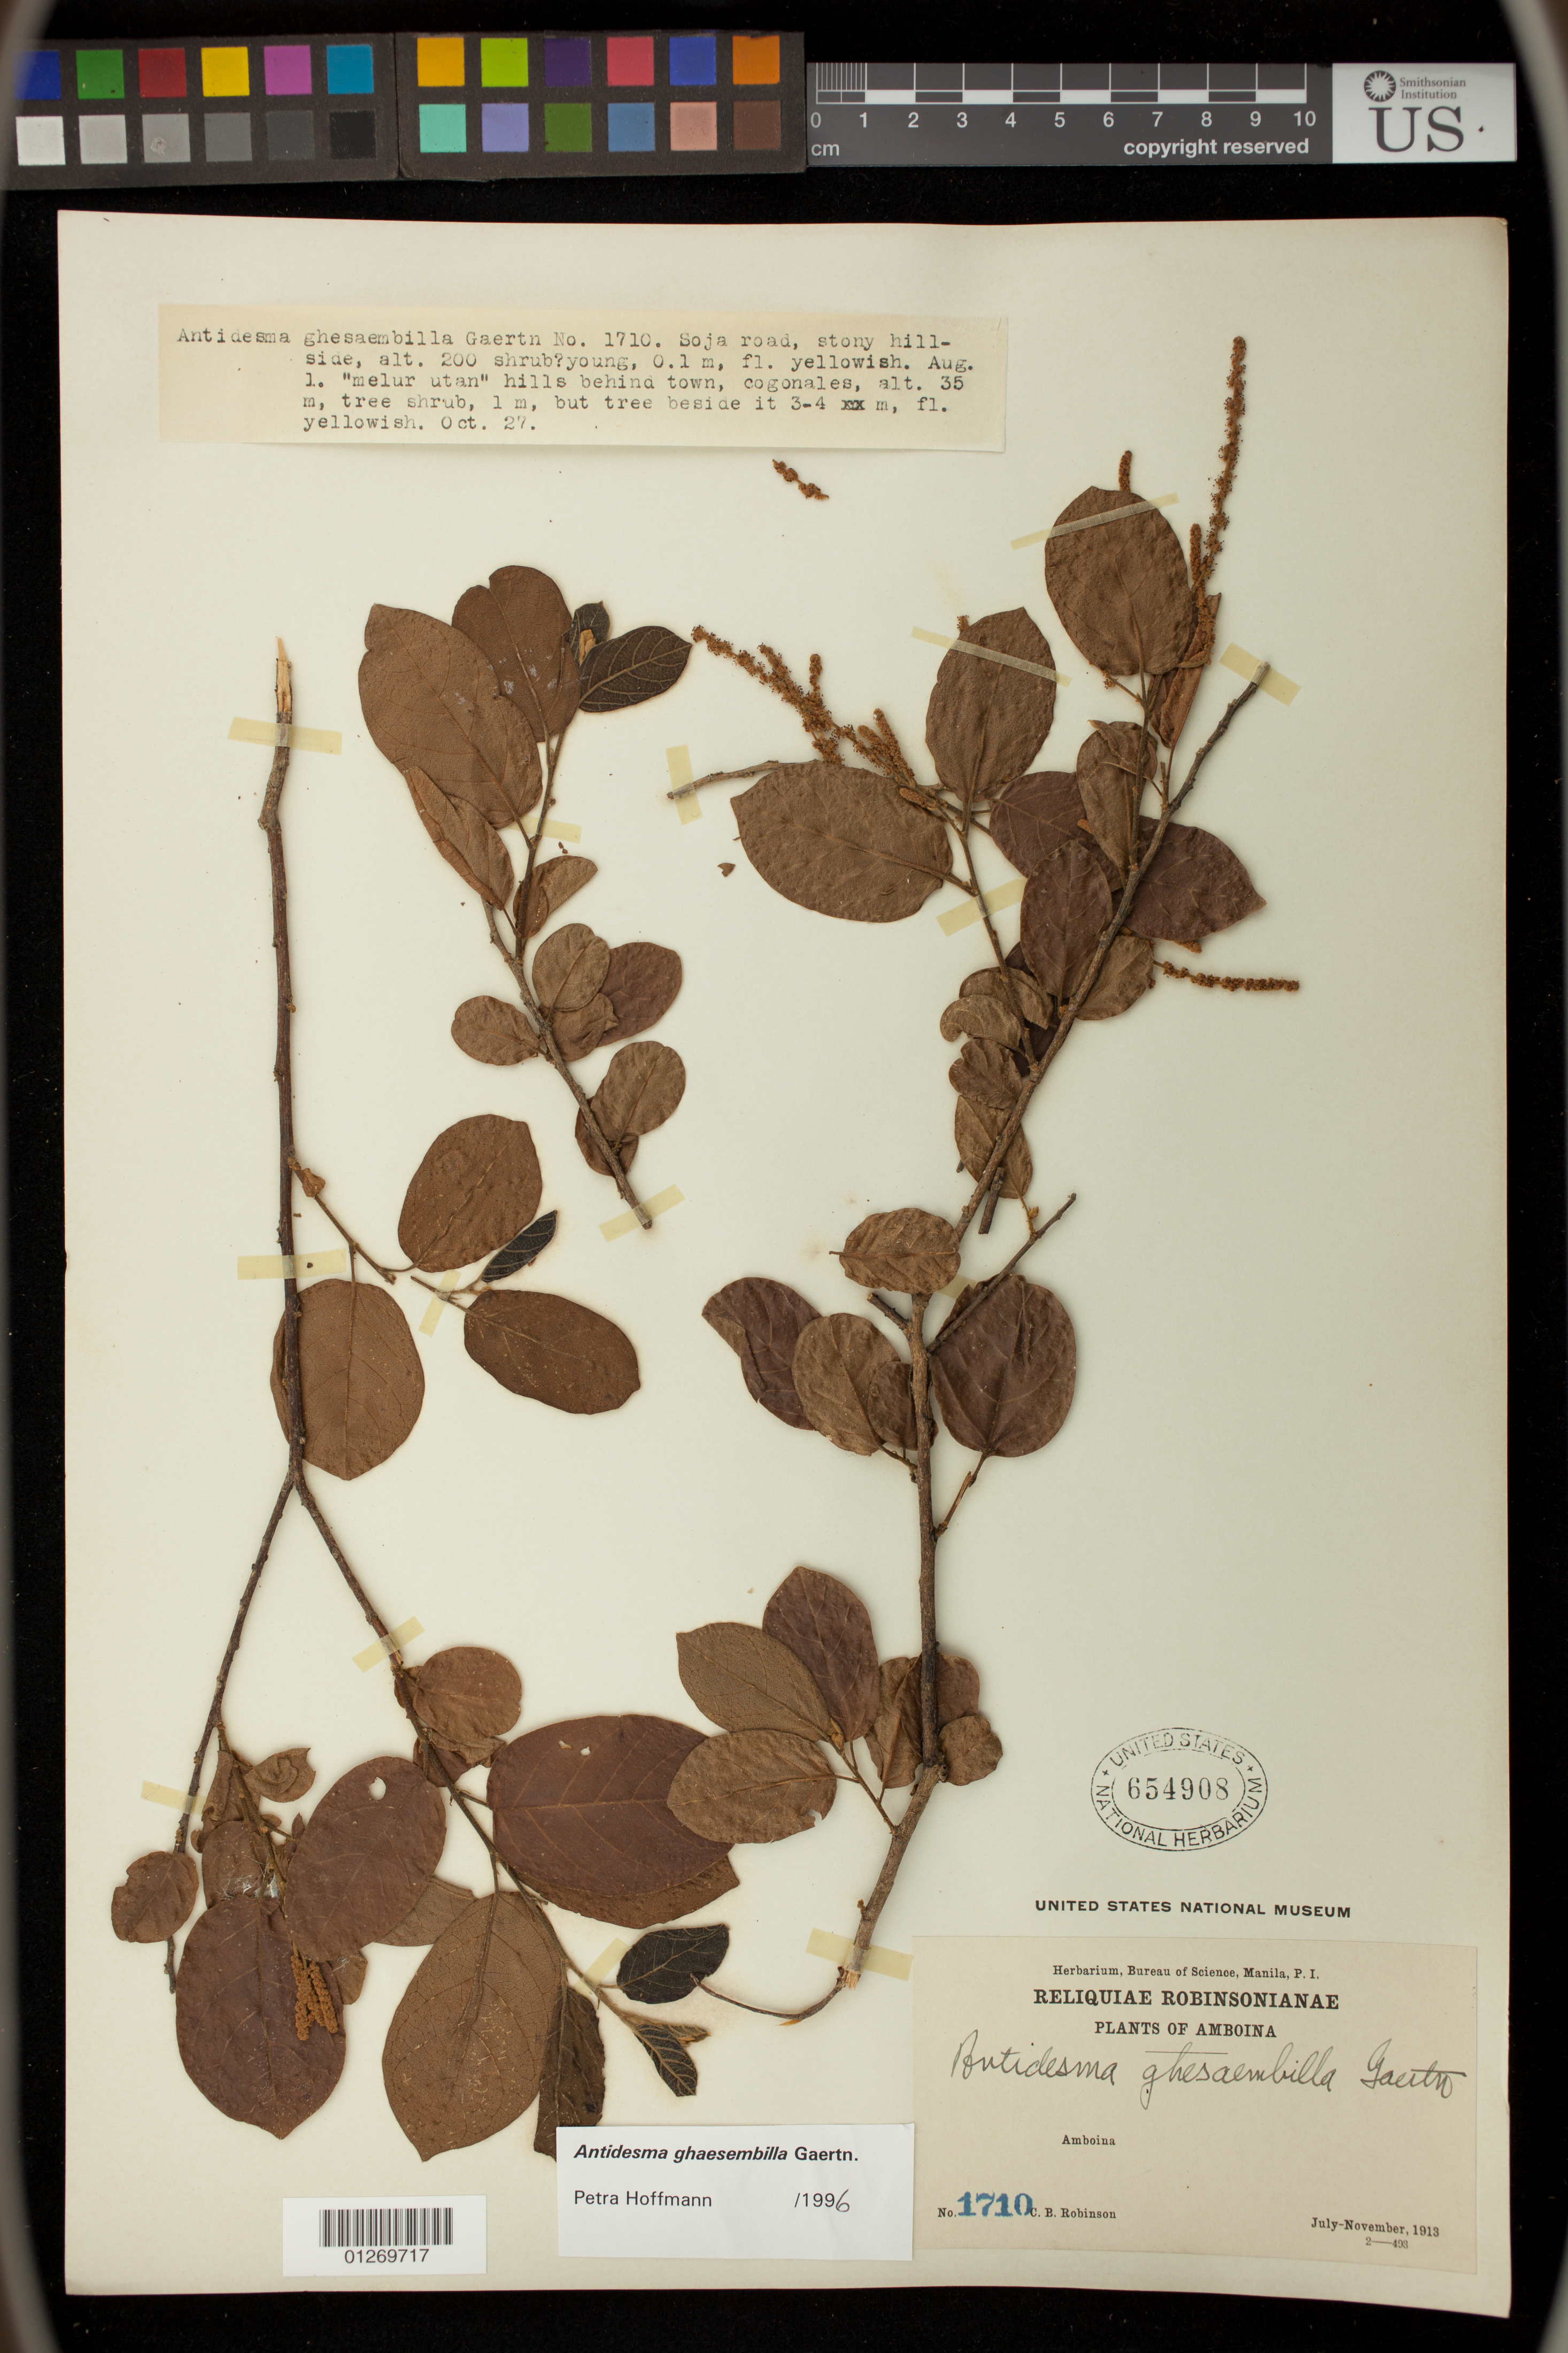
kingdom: Plantae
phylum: Tracheophyta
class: Magnoliopsida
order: Malpighiales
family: Phyllanthaceae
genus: Antidesma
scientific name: Antidesma ghaesembilla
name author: Gaertn.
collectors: C. Robinson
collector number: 1710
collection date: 1913-08-01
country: Indonesia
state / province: Maluku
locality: Soja road [and] "melur utan" hills behind town, cogonales, Amboina [Kota Ambon]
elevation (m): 35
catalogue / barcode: US 654908